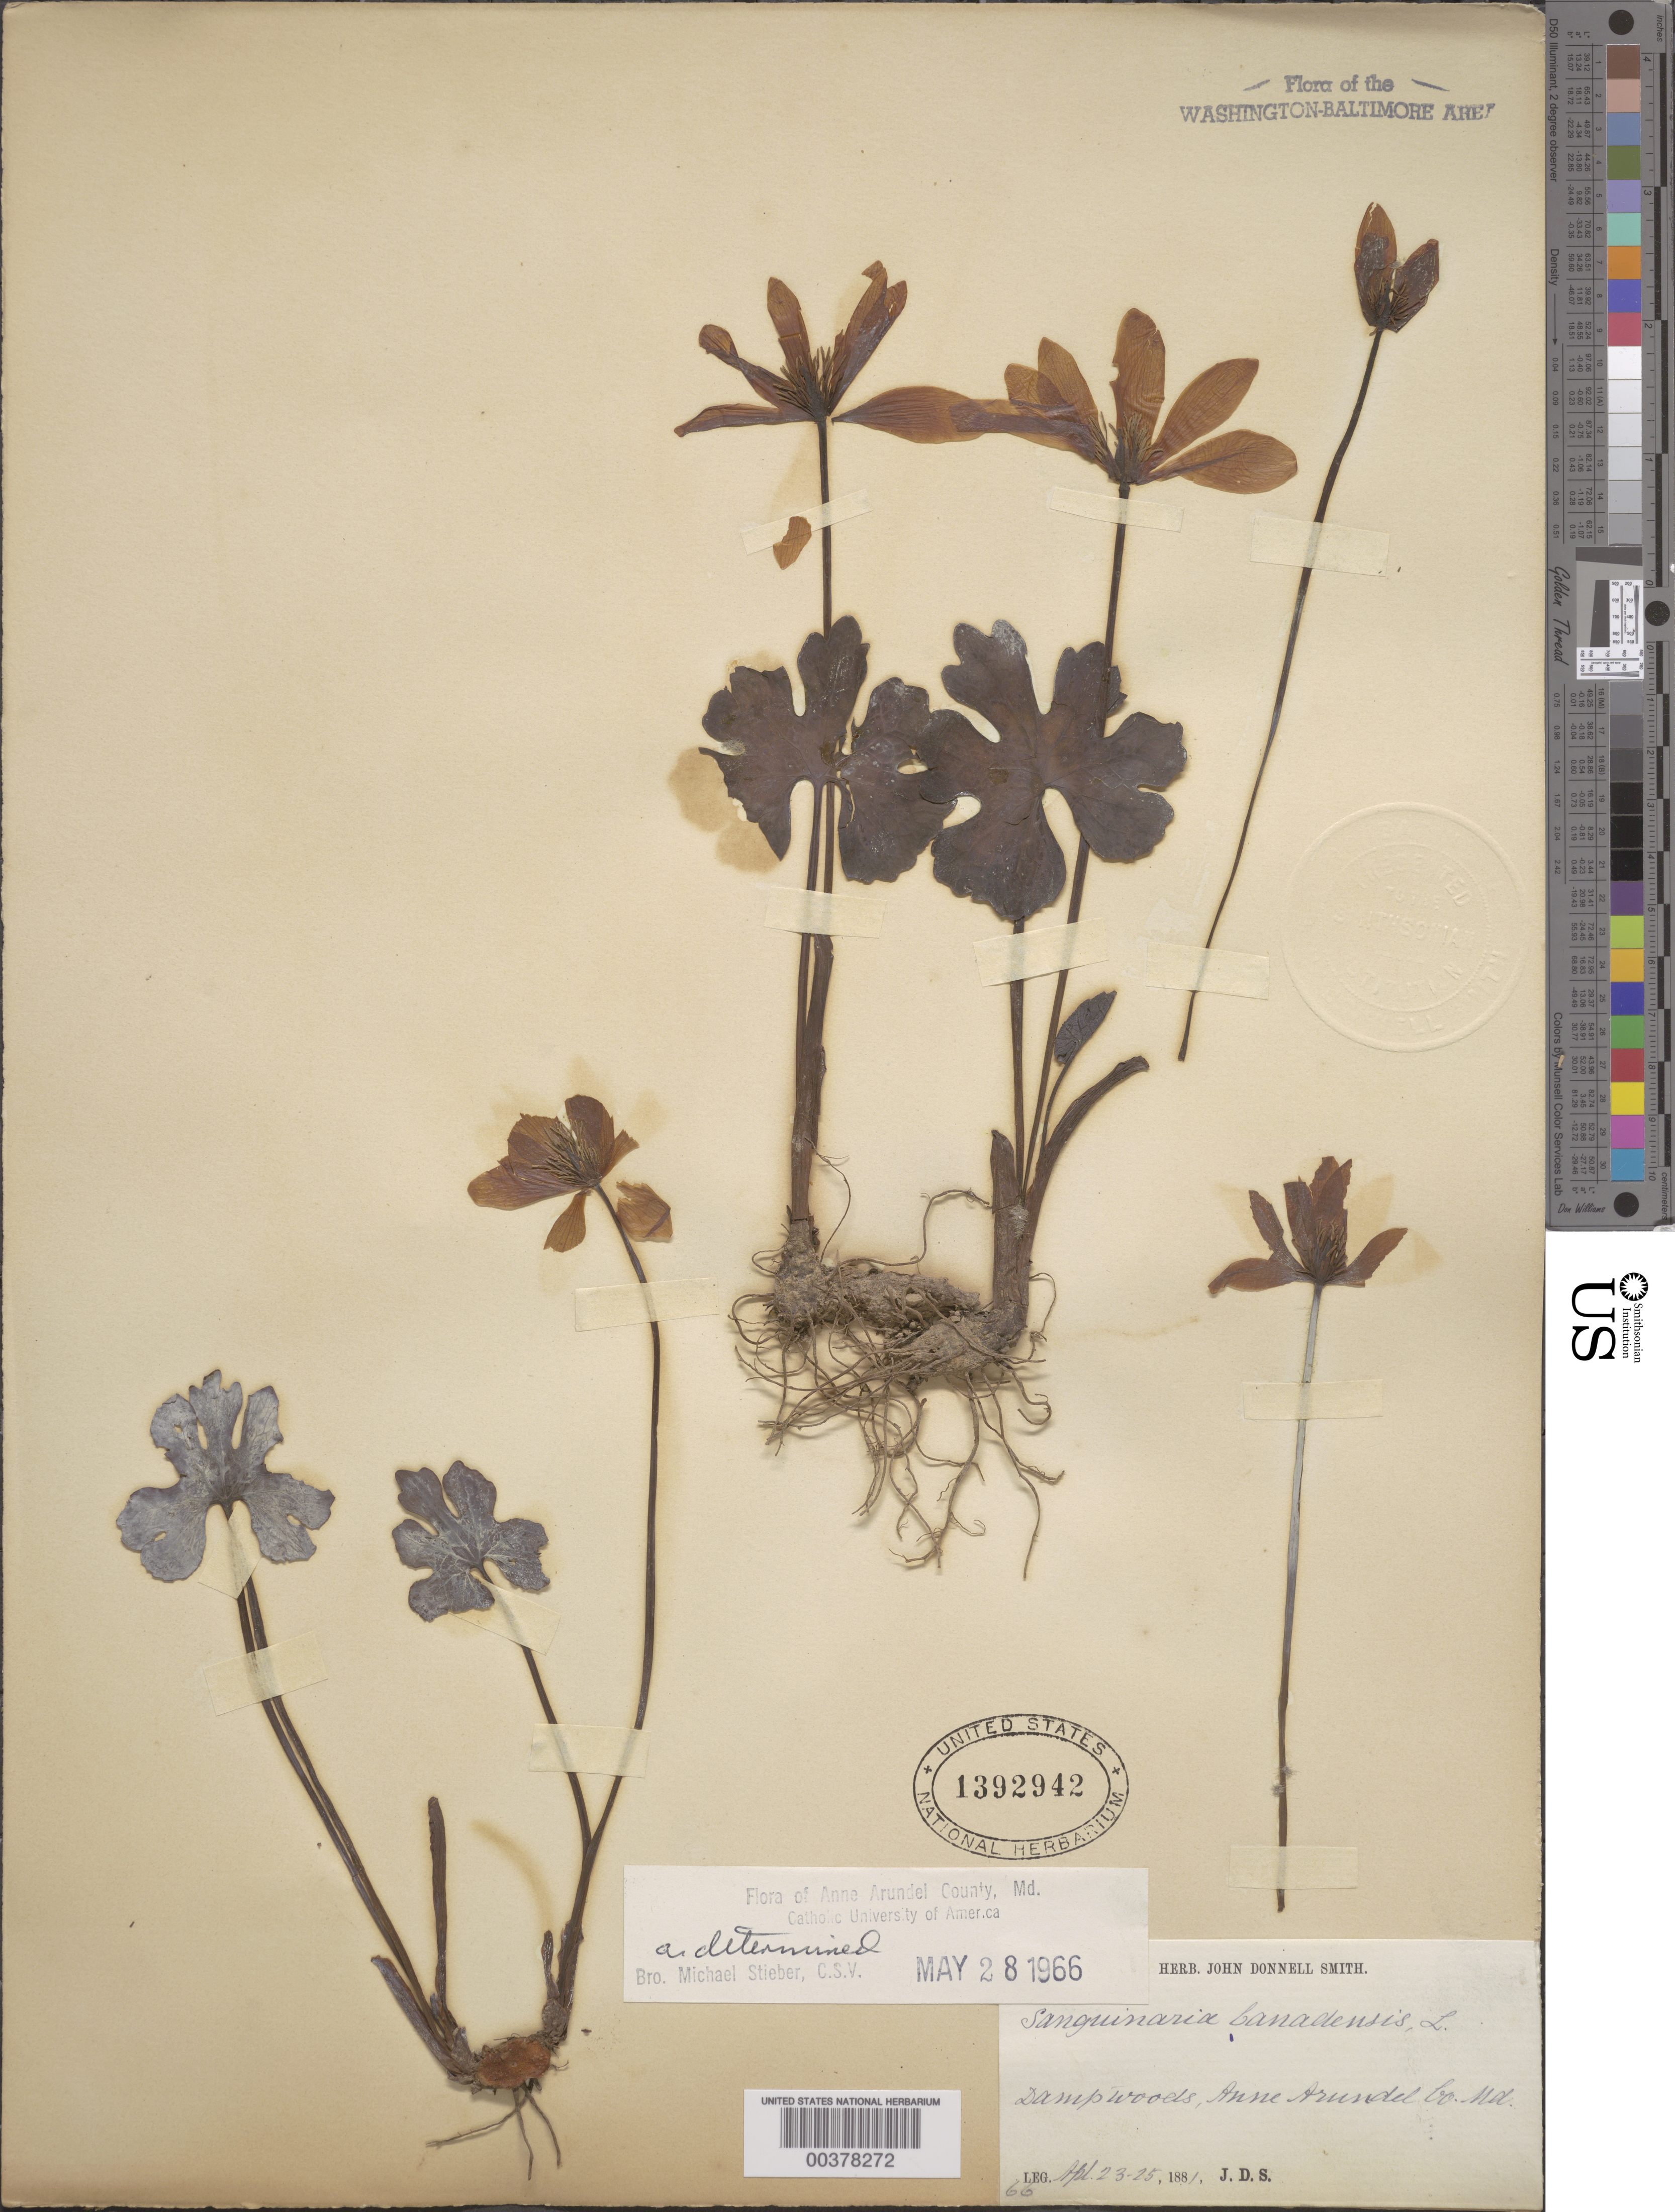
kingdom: Plantae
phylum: Tracheophyta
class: Magnoliopsida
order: Ranunculales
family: Papaveraceae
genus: Sanguinaria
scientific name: Sanguinaria canadensis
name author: L.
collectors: J. Donnell Smith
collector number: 66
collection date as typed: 23 Apr 1881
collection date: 1881-04-23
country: United States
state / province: Maryland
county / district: Anne Arundel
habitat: Damp woods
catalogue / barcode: US 1392942